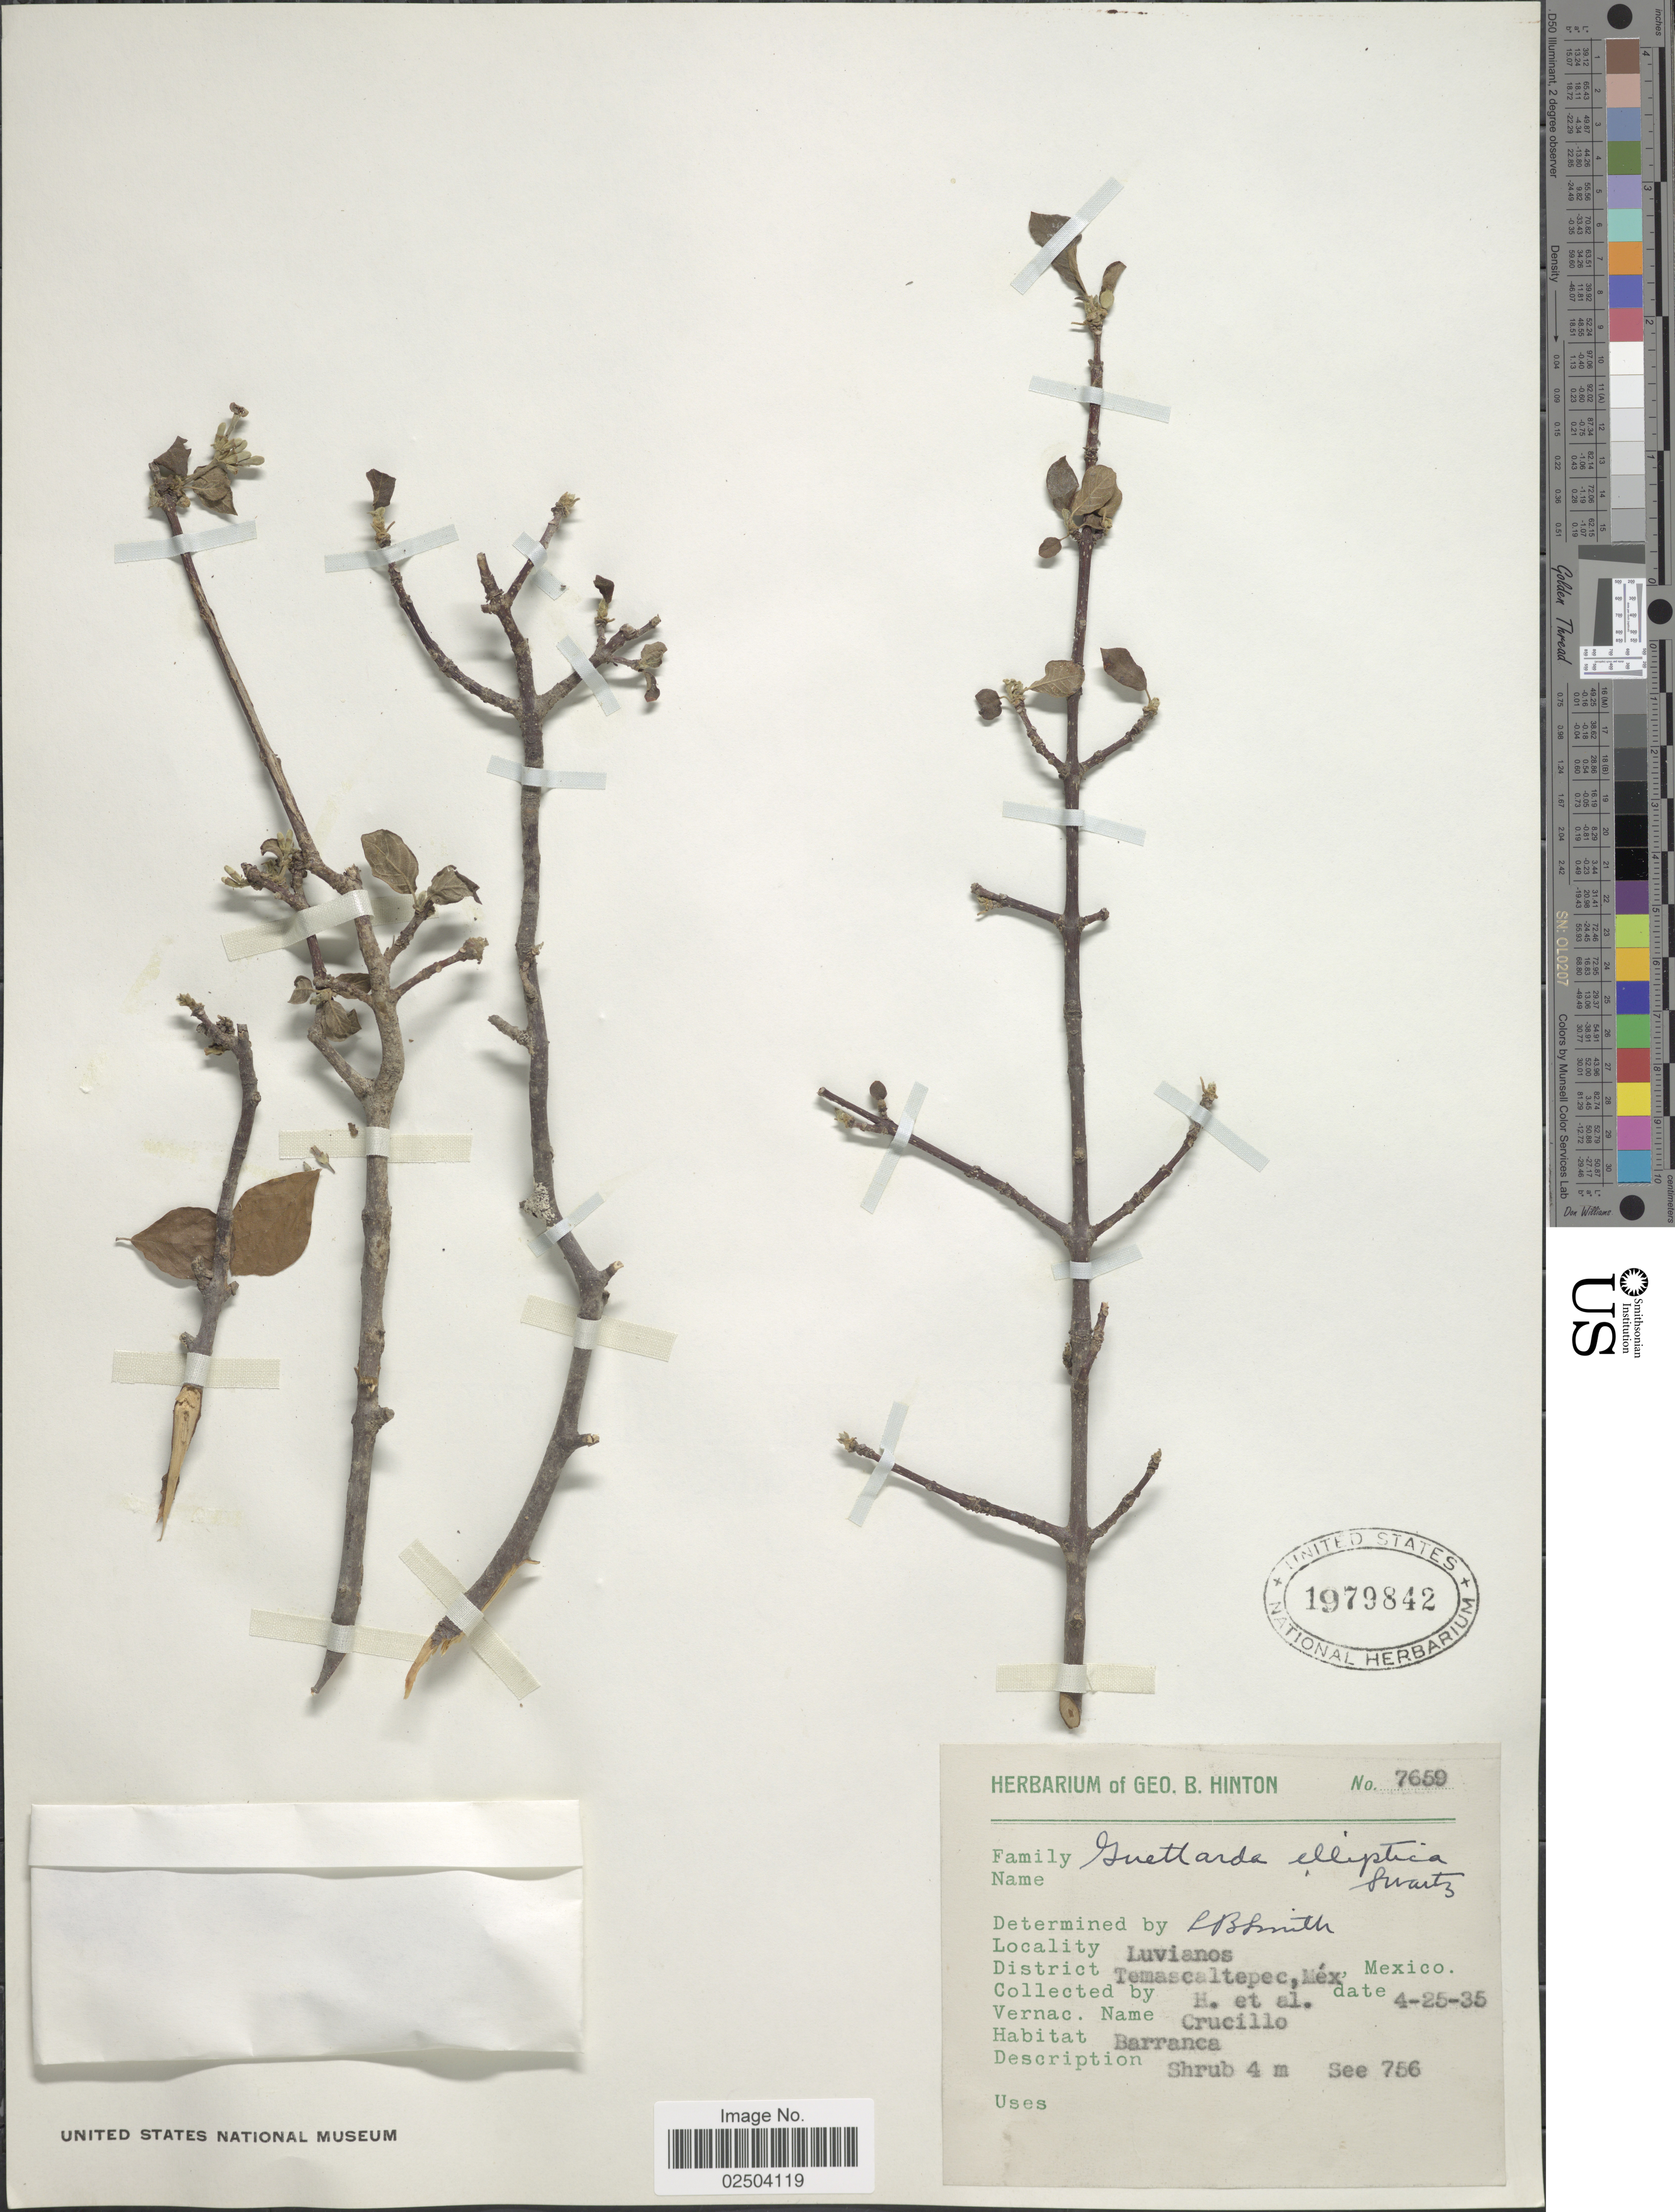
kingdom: Plantae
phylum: Tracheophyta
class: Magnoliopsida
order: Gentianales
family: Rubiaceae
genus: Guettarda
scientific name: Guettarda elliptica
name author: Sw.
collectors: G. B. Hinton & et al.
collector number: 7659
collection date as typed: Transcribed d/m/y: 25/4/35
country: Mexico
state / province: México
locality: Luvianos. District: Temascaltepec, Mex.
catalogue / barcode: US 1979842